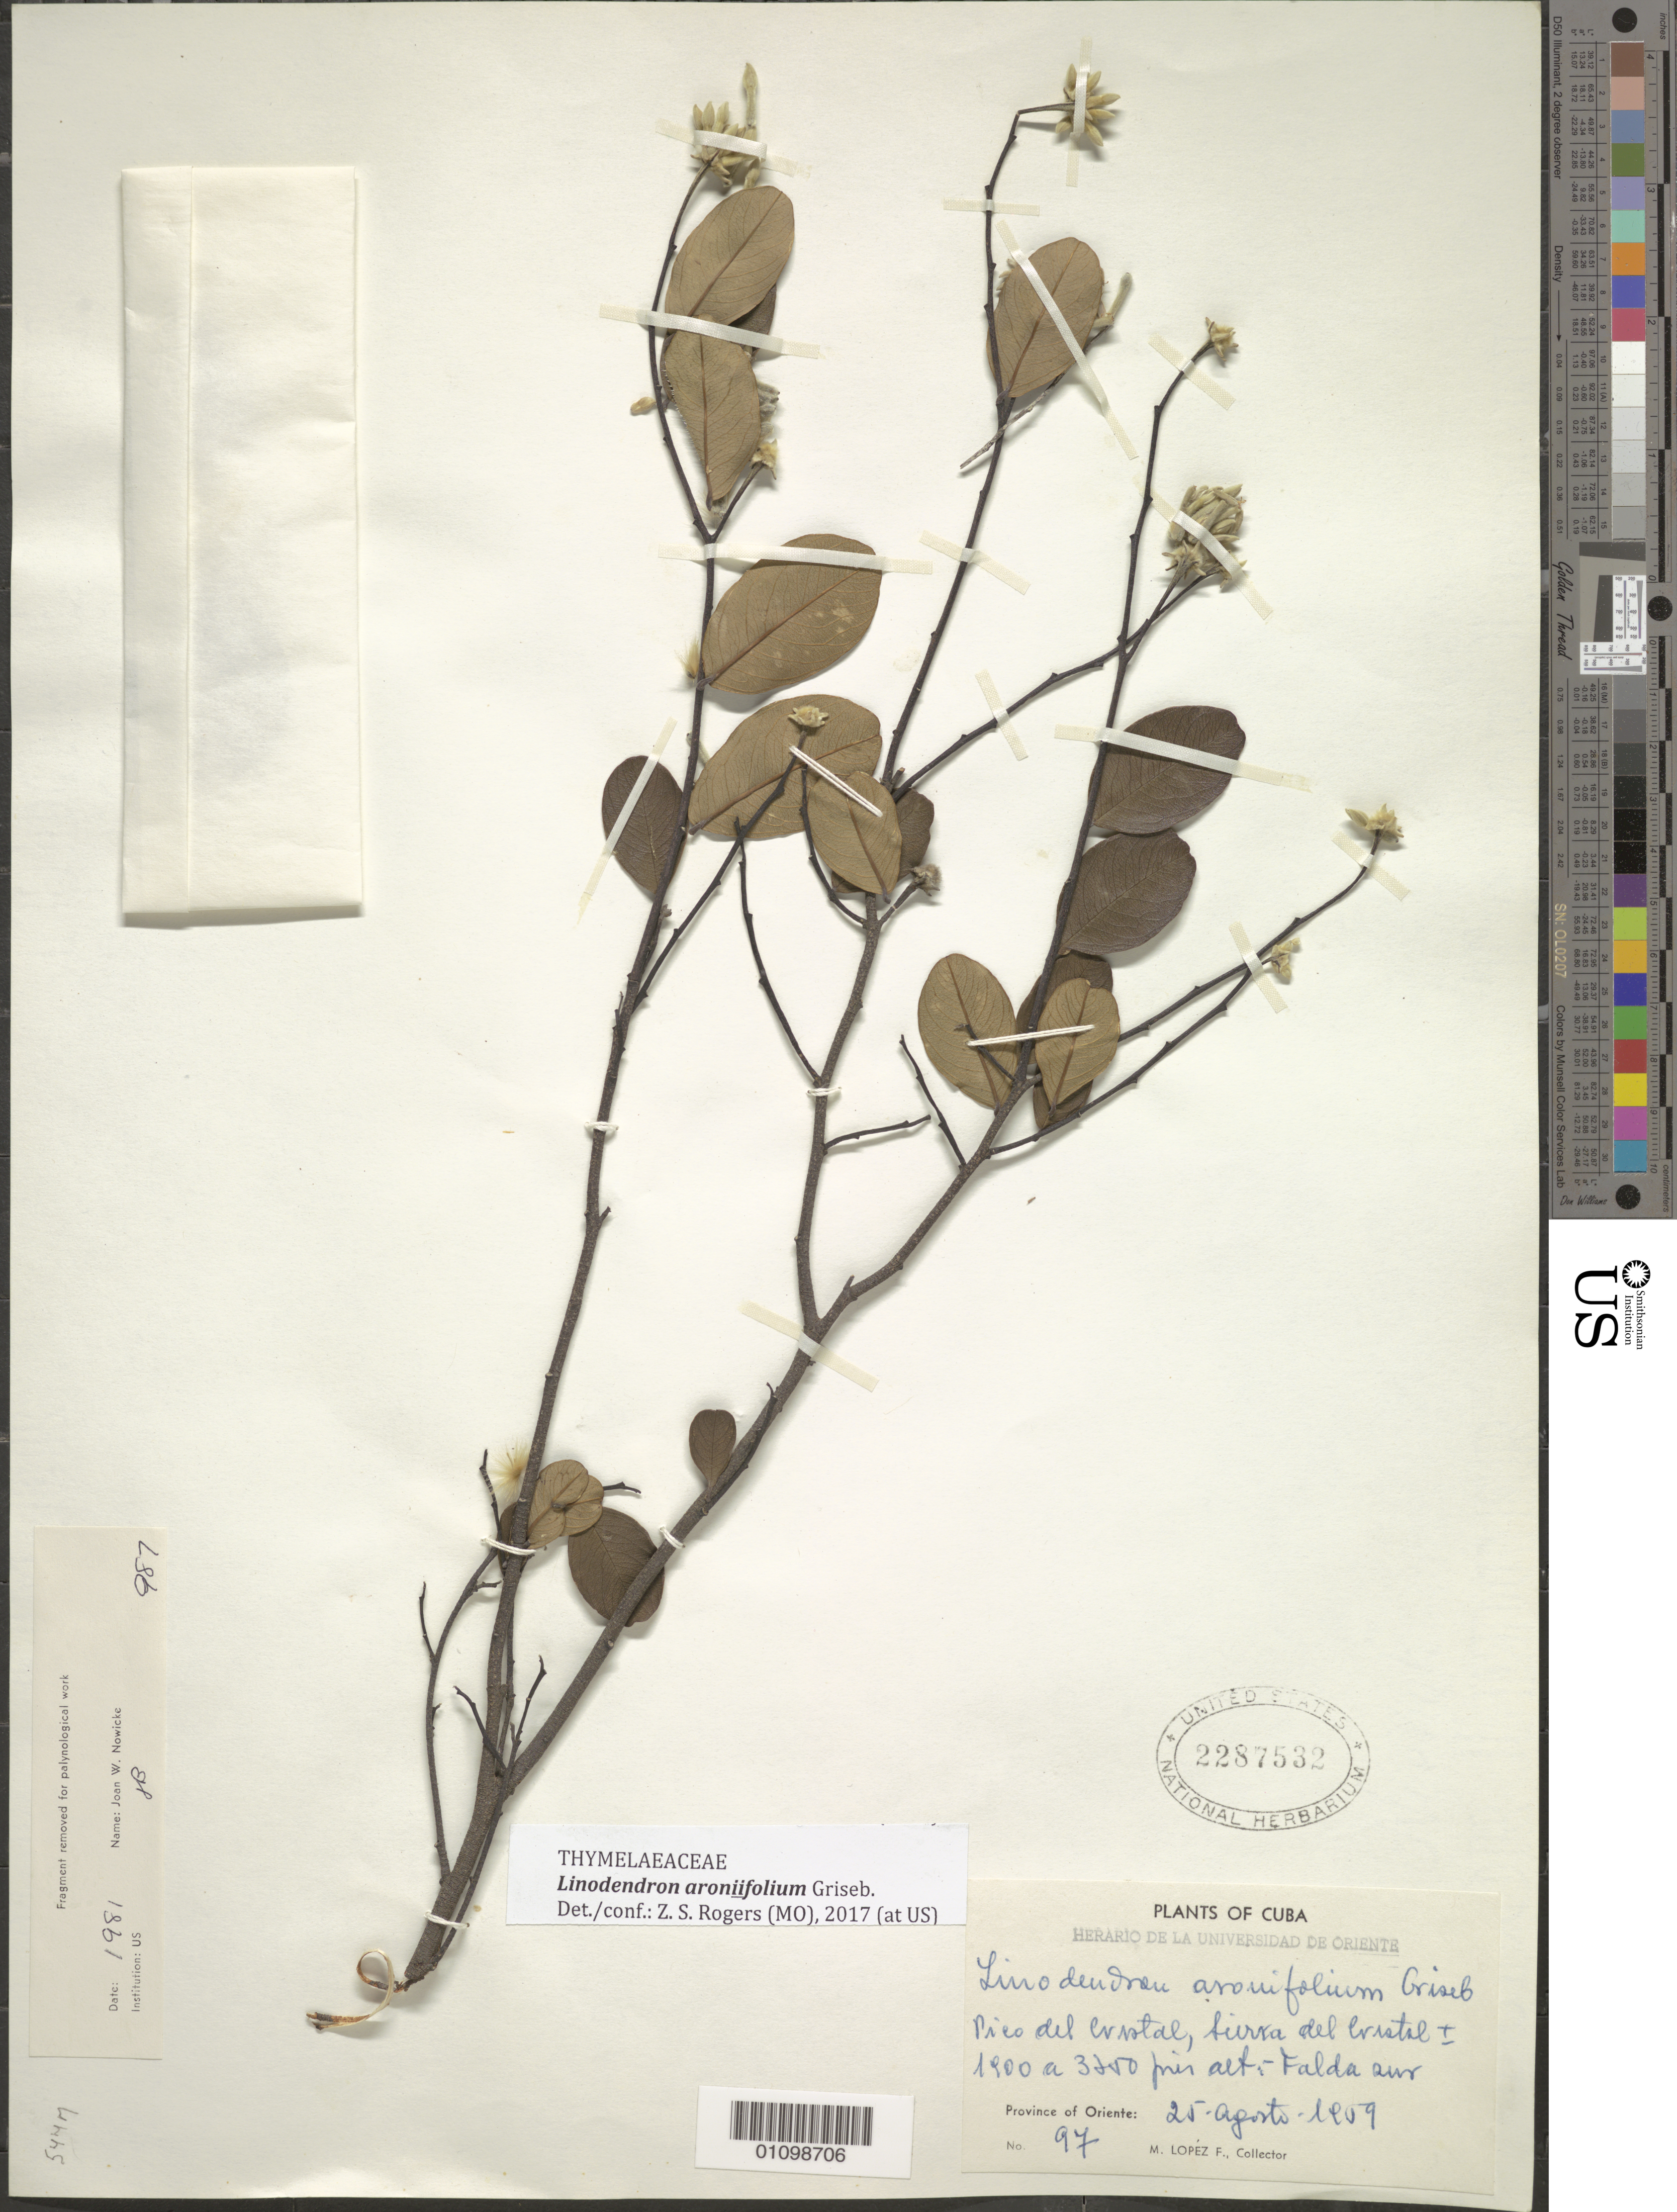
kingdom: Plantae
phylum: Tracheophyta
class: Magnoliopsida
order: Malvales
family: Thymelaeaceae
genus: Linodendron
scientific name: Linodendron aroniifolium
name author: Griseb.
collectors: M. López Figueiras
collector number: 97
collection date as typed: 25 Aug 1909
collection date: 1909-08-25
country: Cuba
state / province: Oriente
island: Cuba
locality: Pieo del Cristal, SIerra del Cristal I 1900 a 3200 pier alt Falda aur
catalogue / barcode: US 2287532